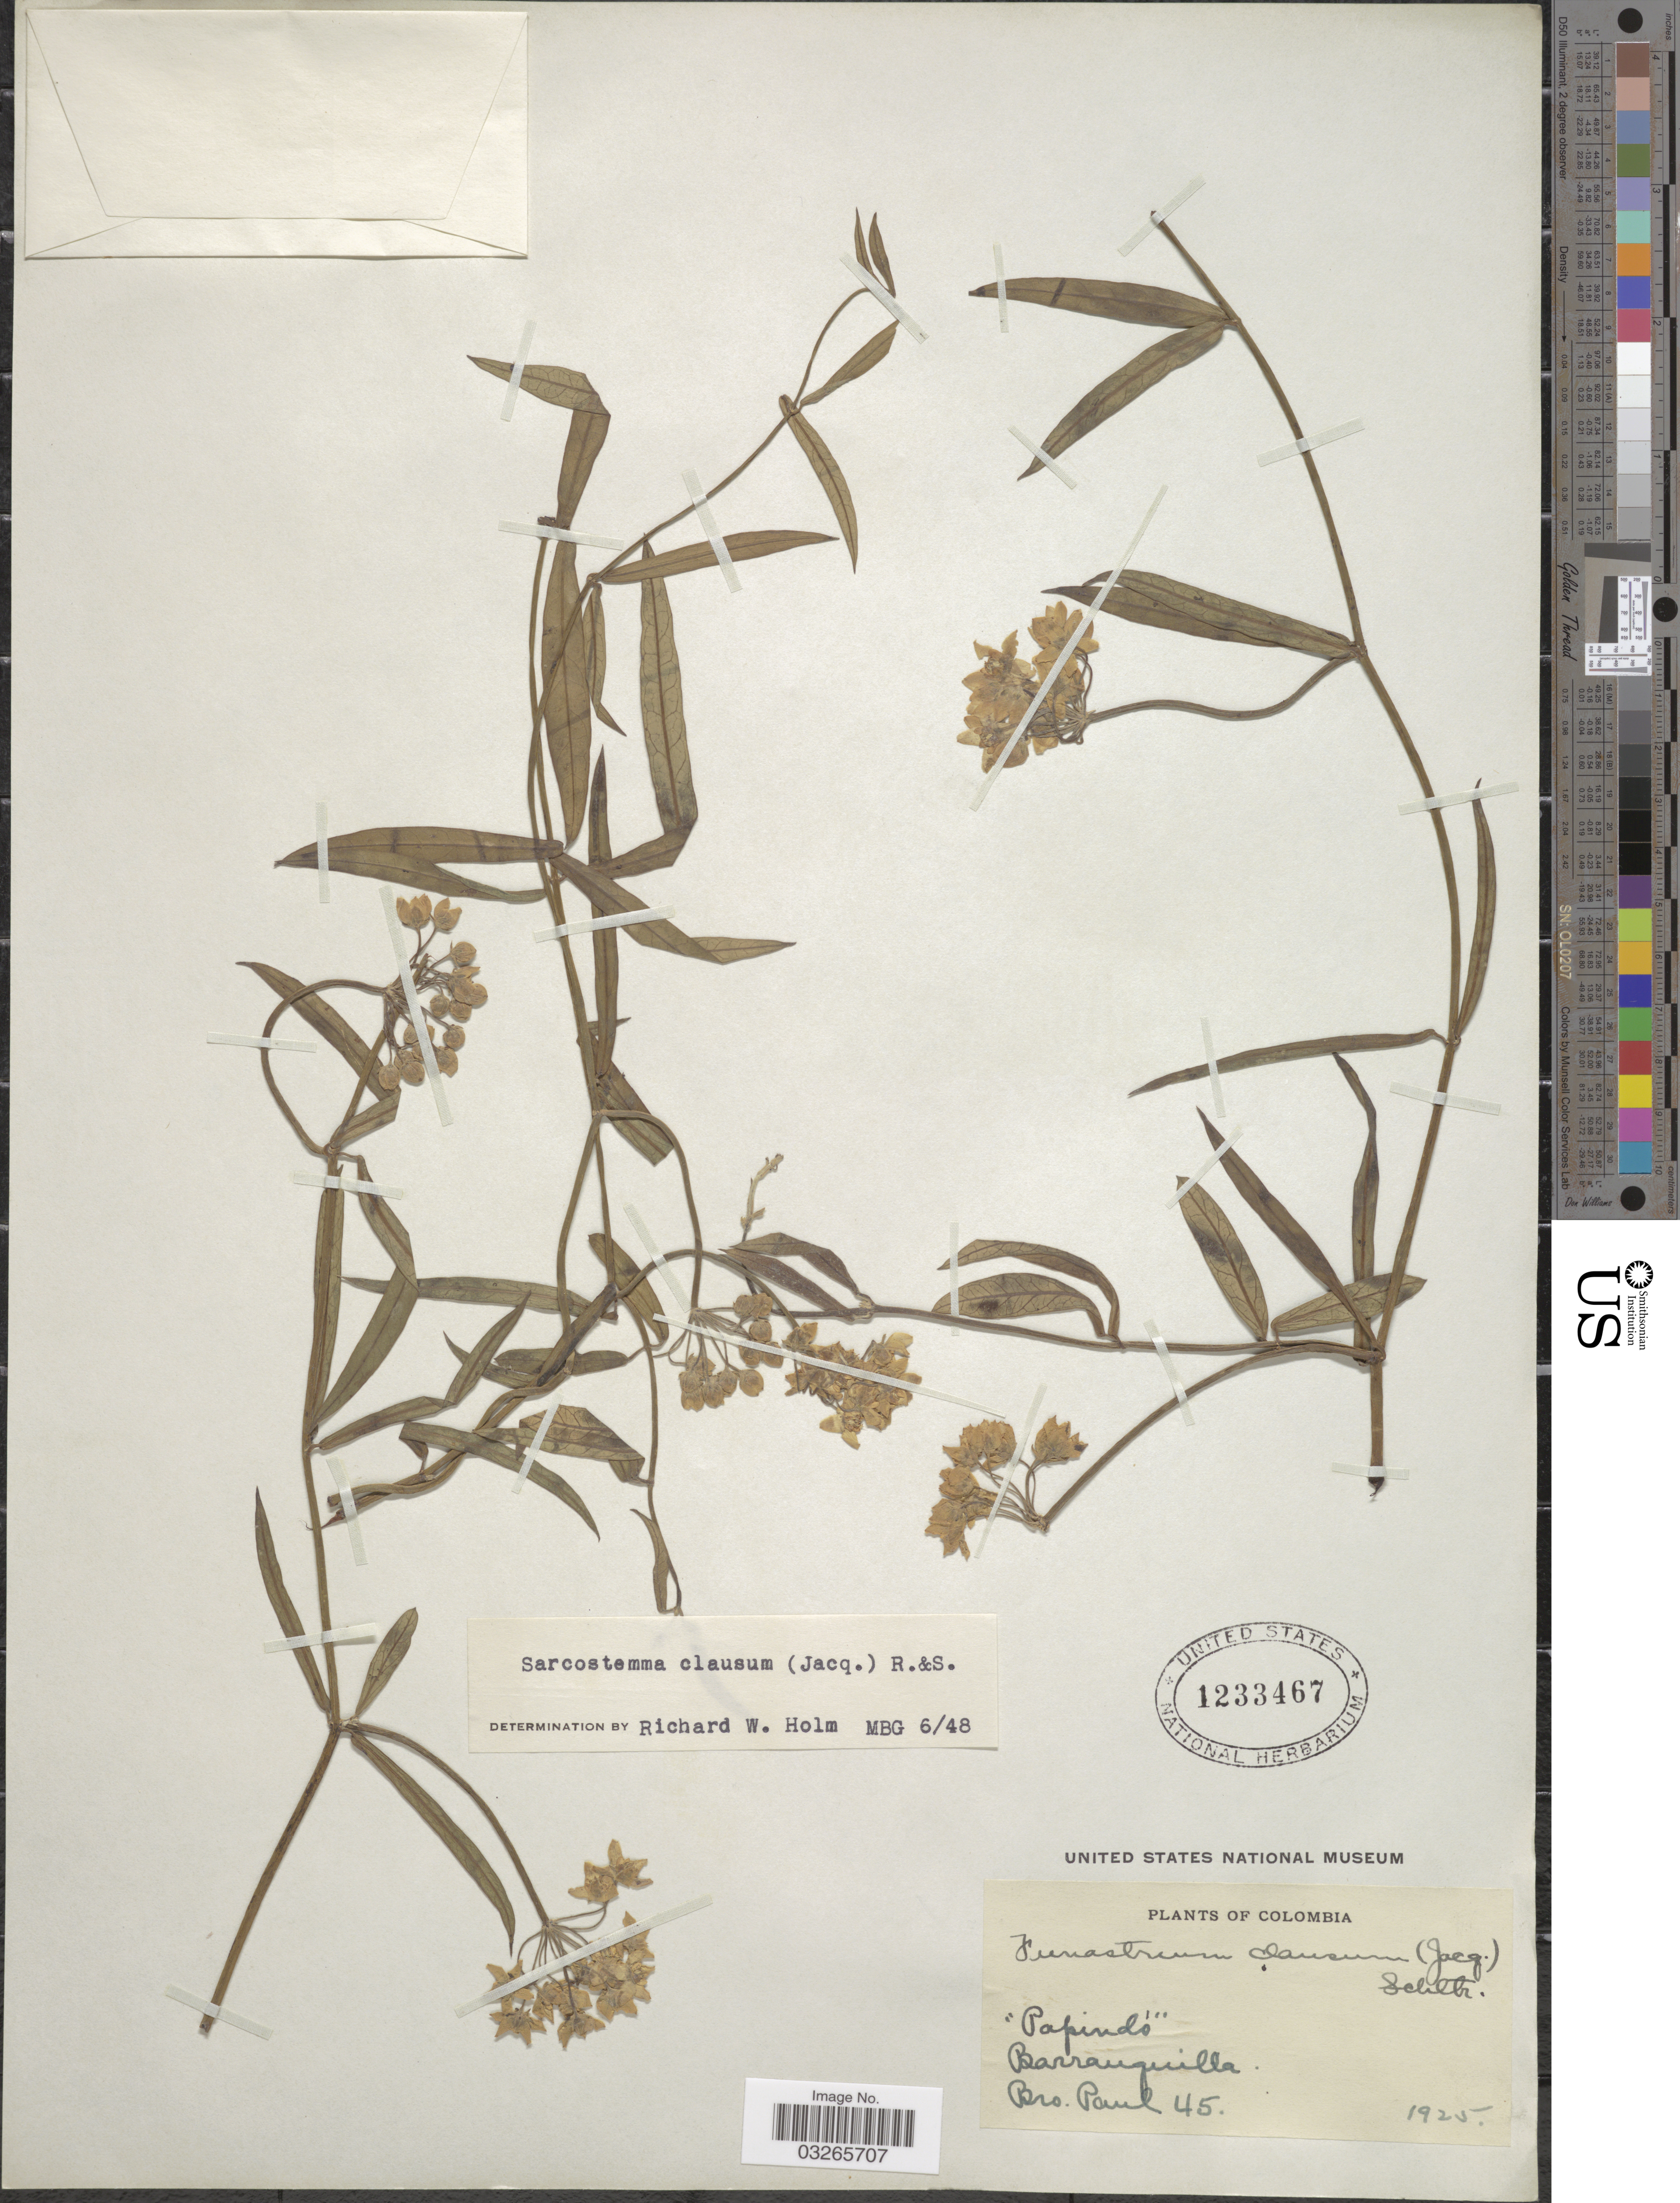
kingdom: Plantae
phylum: Tracheophyta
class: Magnoliopsida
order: Gentianales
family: Apocynaceae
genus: Sarcostemma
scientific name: Sarcostemma clausum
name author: (Jacq.) Schult.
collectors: B. Paul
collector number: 45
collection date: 1925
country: Colombia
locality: Barranquilla.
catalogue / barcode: US 1233467